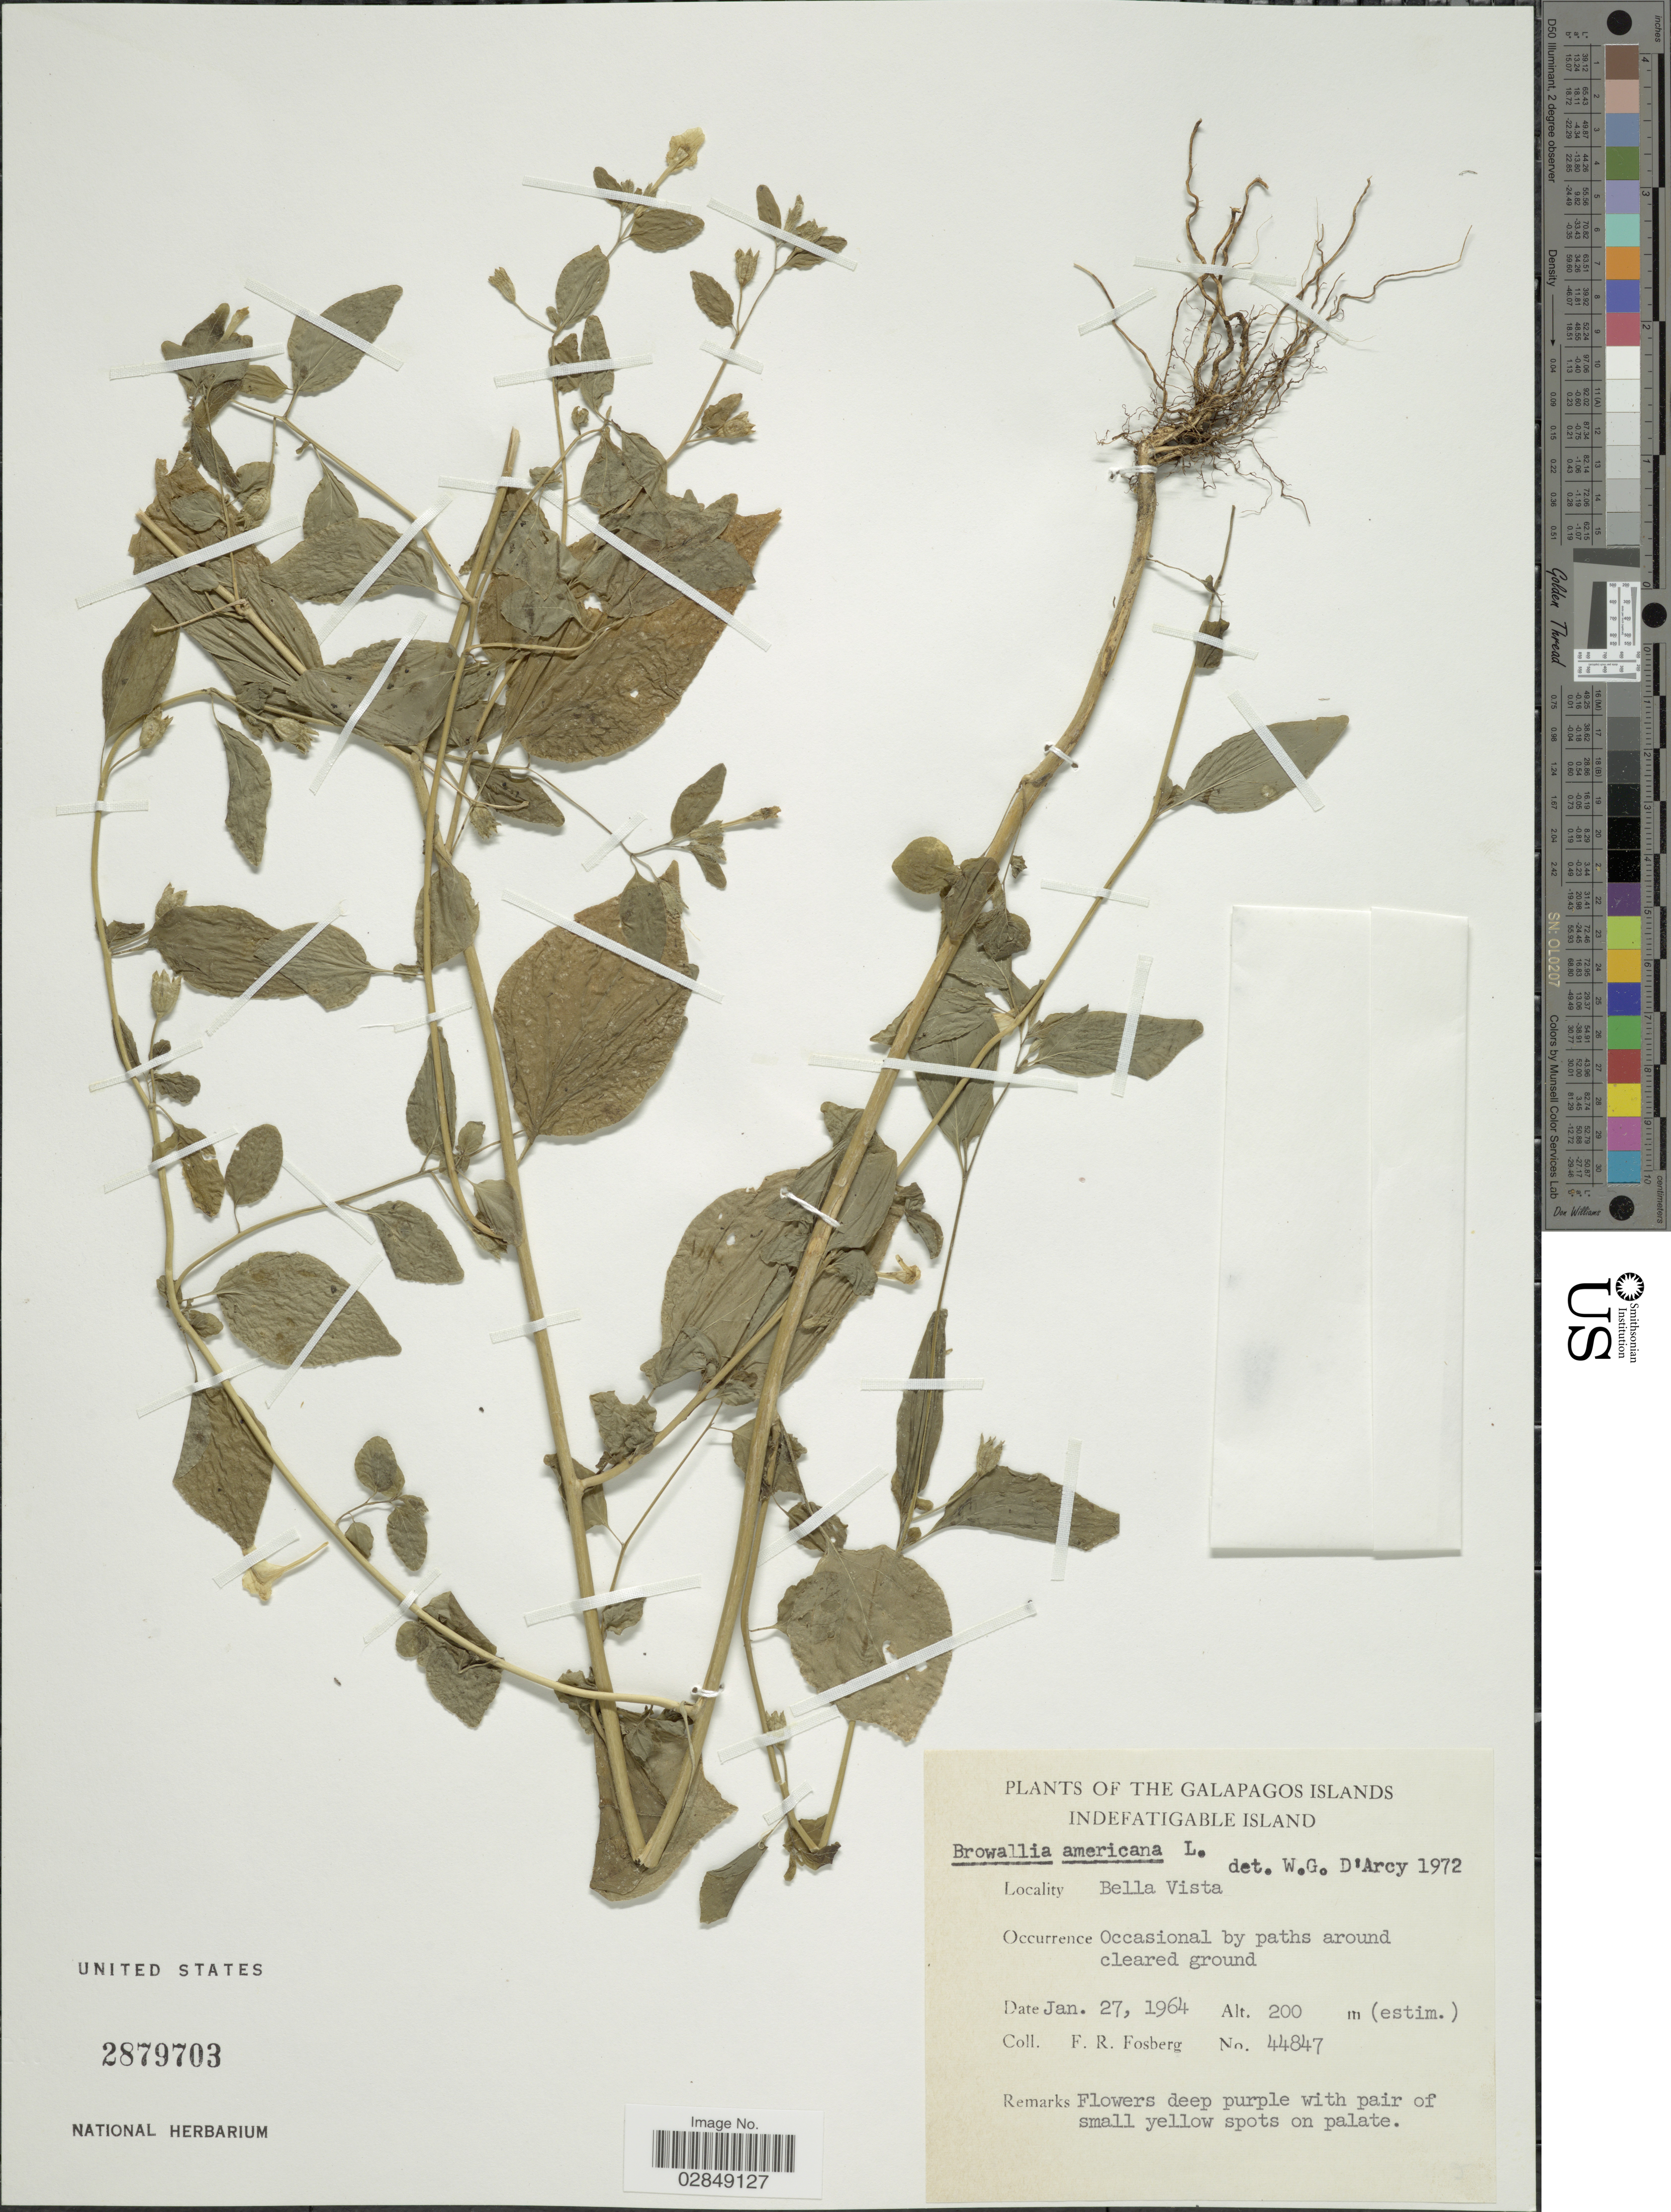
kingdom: Plantae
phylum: Tracheophyta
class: Magnoliopsida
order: Solanales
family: Solanaceae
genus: Browallia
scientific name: Browallia americana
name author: L.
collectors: F. R. Fosberg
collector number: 44847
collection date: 1964-01-27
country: Ecuador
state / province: Colón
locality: Galapagos Islands. Indefatigable Island. Bella Vista.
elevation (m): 200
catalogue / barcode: US 2879703